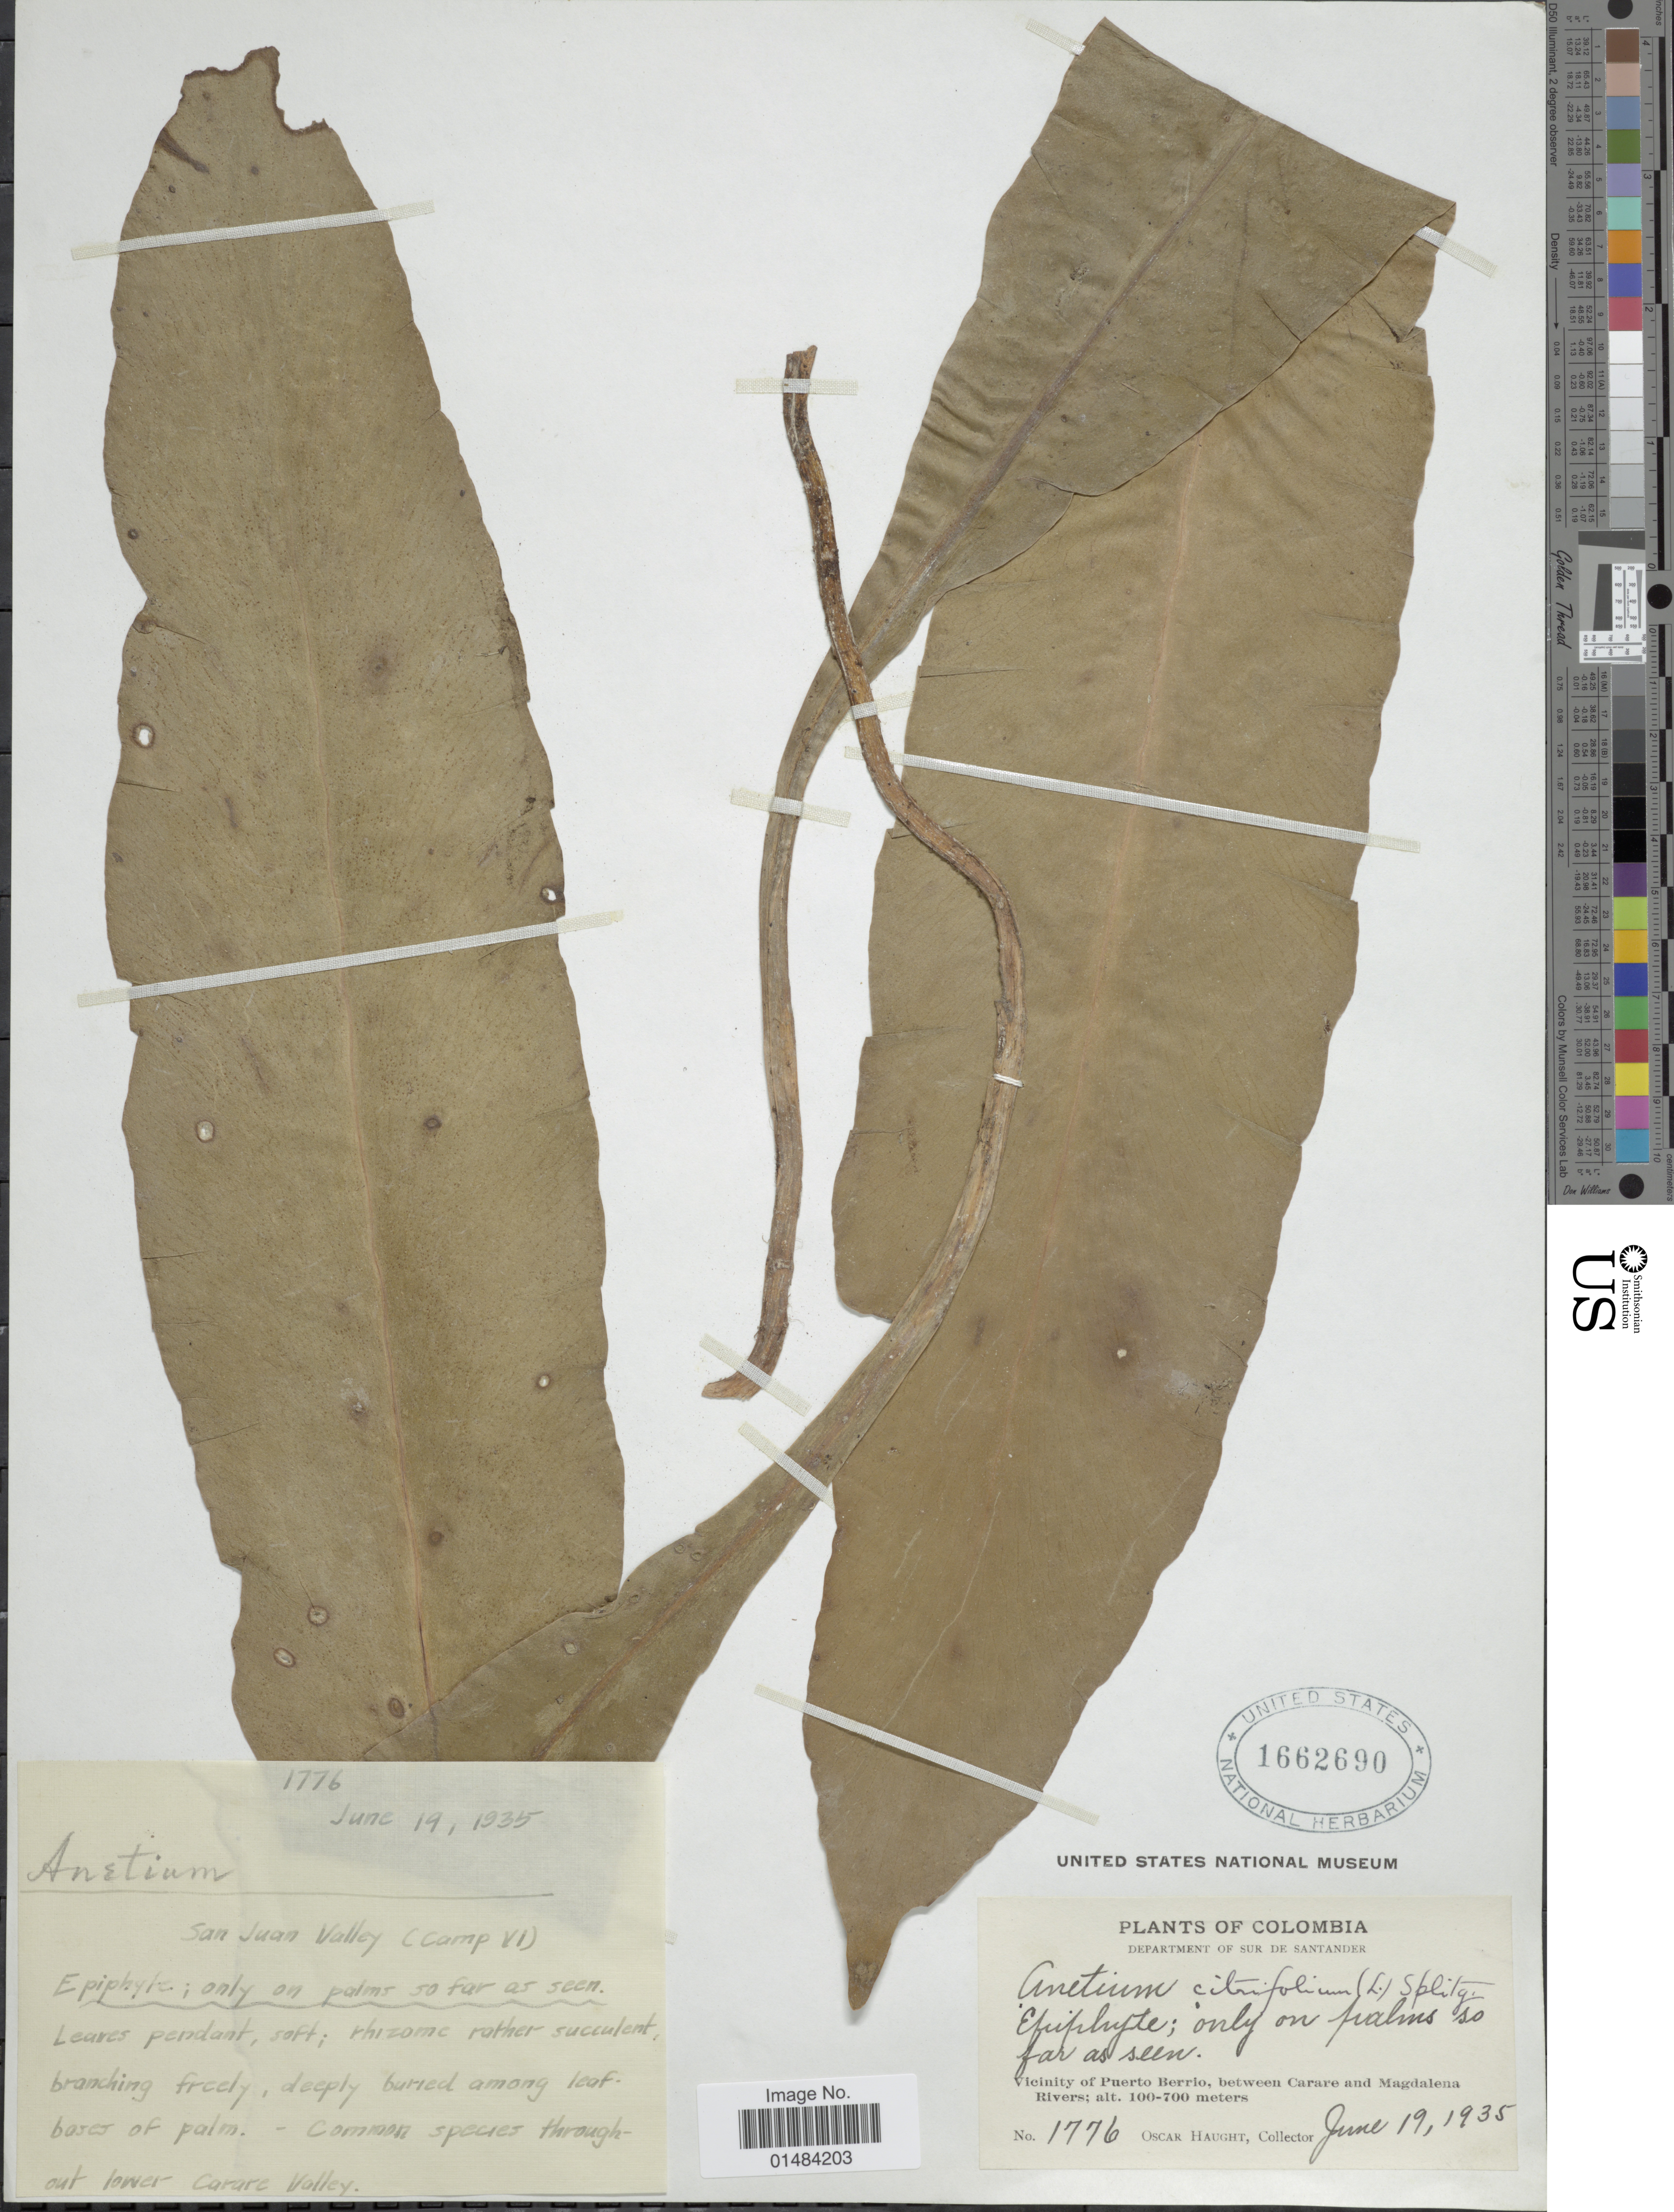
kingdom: Plantae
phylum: Tracheophyta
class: Polypodiopsida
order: Polypodiales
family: Pteridaceae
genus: Anetium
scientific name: Anetium citrifolium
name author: (L.) Splitg.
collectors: O. L. Haught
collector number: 1776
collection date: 1935-06-19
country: Colombia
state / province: Magdalena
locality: Colombia, Department of Sur de Santander, vicinity of Puerto Berrio, between Carare and Magdalena rivers. San Juan valley (Camp VI)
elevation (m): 100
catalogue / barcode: US 1662690